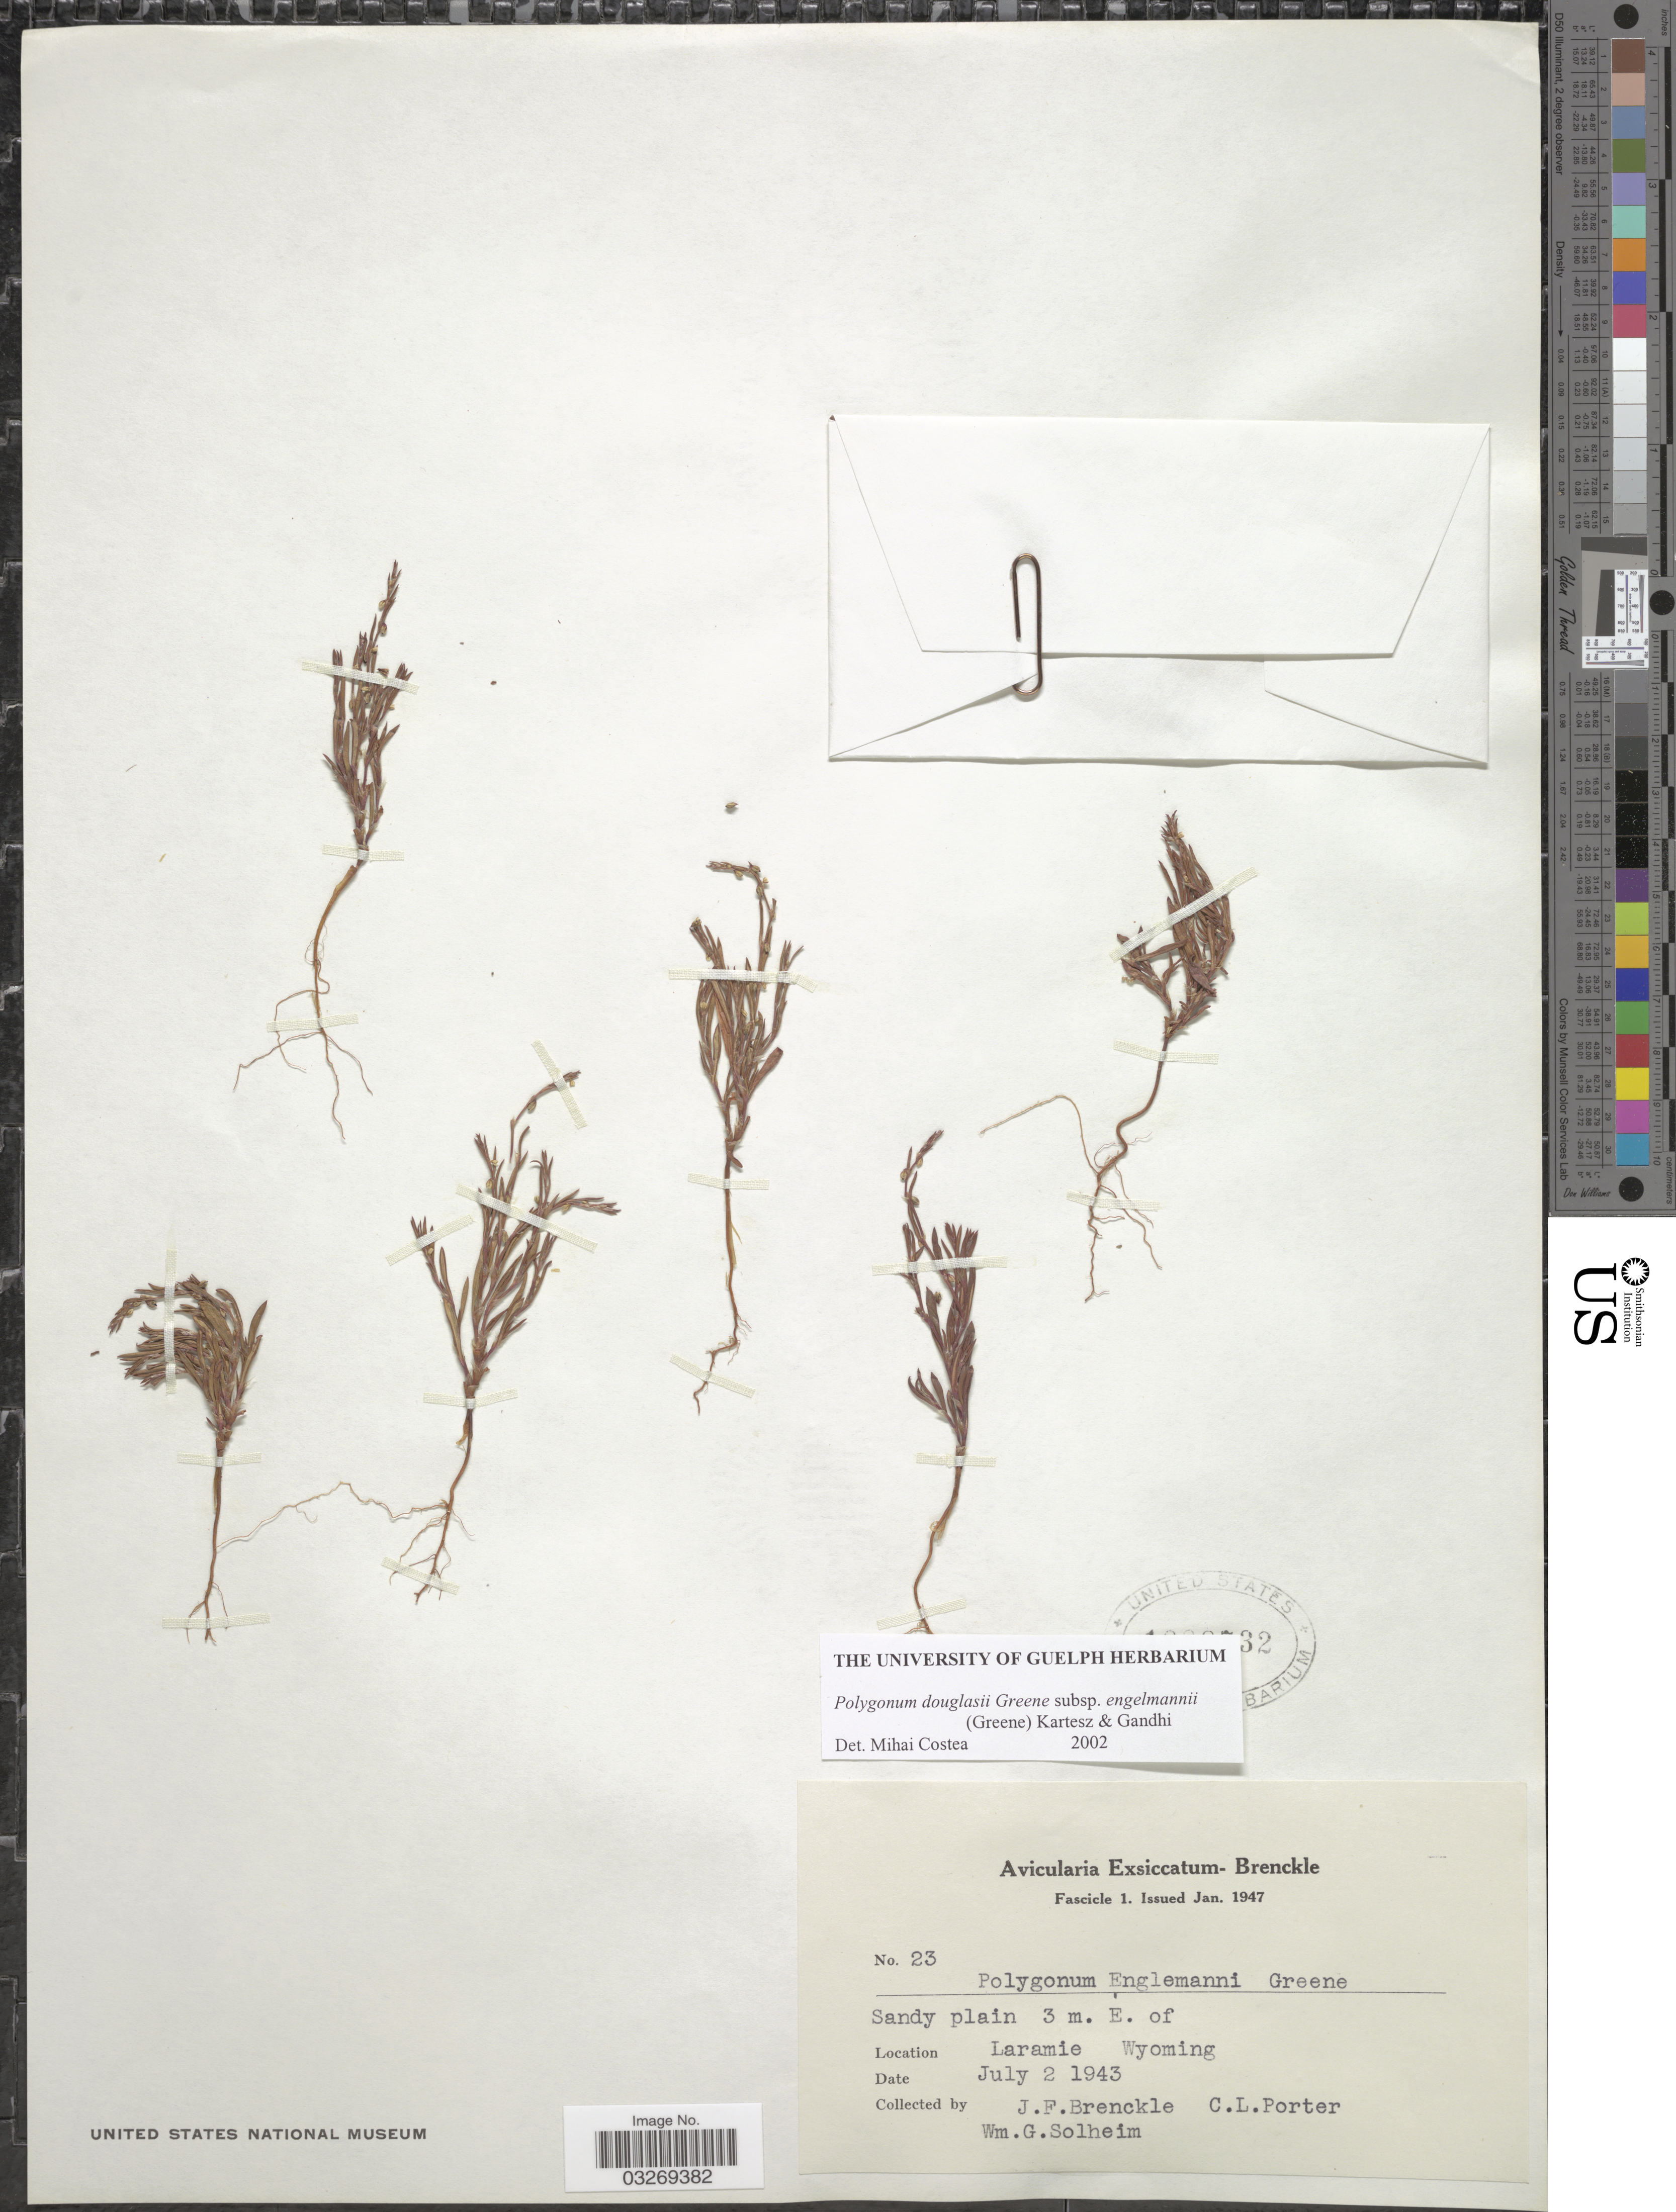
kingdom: Plantae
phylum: Tracheophyta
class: Magnoliopsida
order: Caryophyllales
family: Polygonaceae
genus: Polygonum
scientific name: Polygonum douglasii subsp. engelmannii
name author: (S.W. Greene) Kartesz & Gandhi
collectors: J. Brenckle, C. L. Porter & W. Solheim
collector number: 23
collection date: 1943-07-02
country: United States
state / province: Wyoming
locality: Laramie.